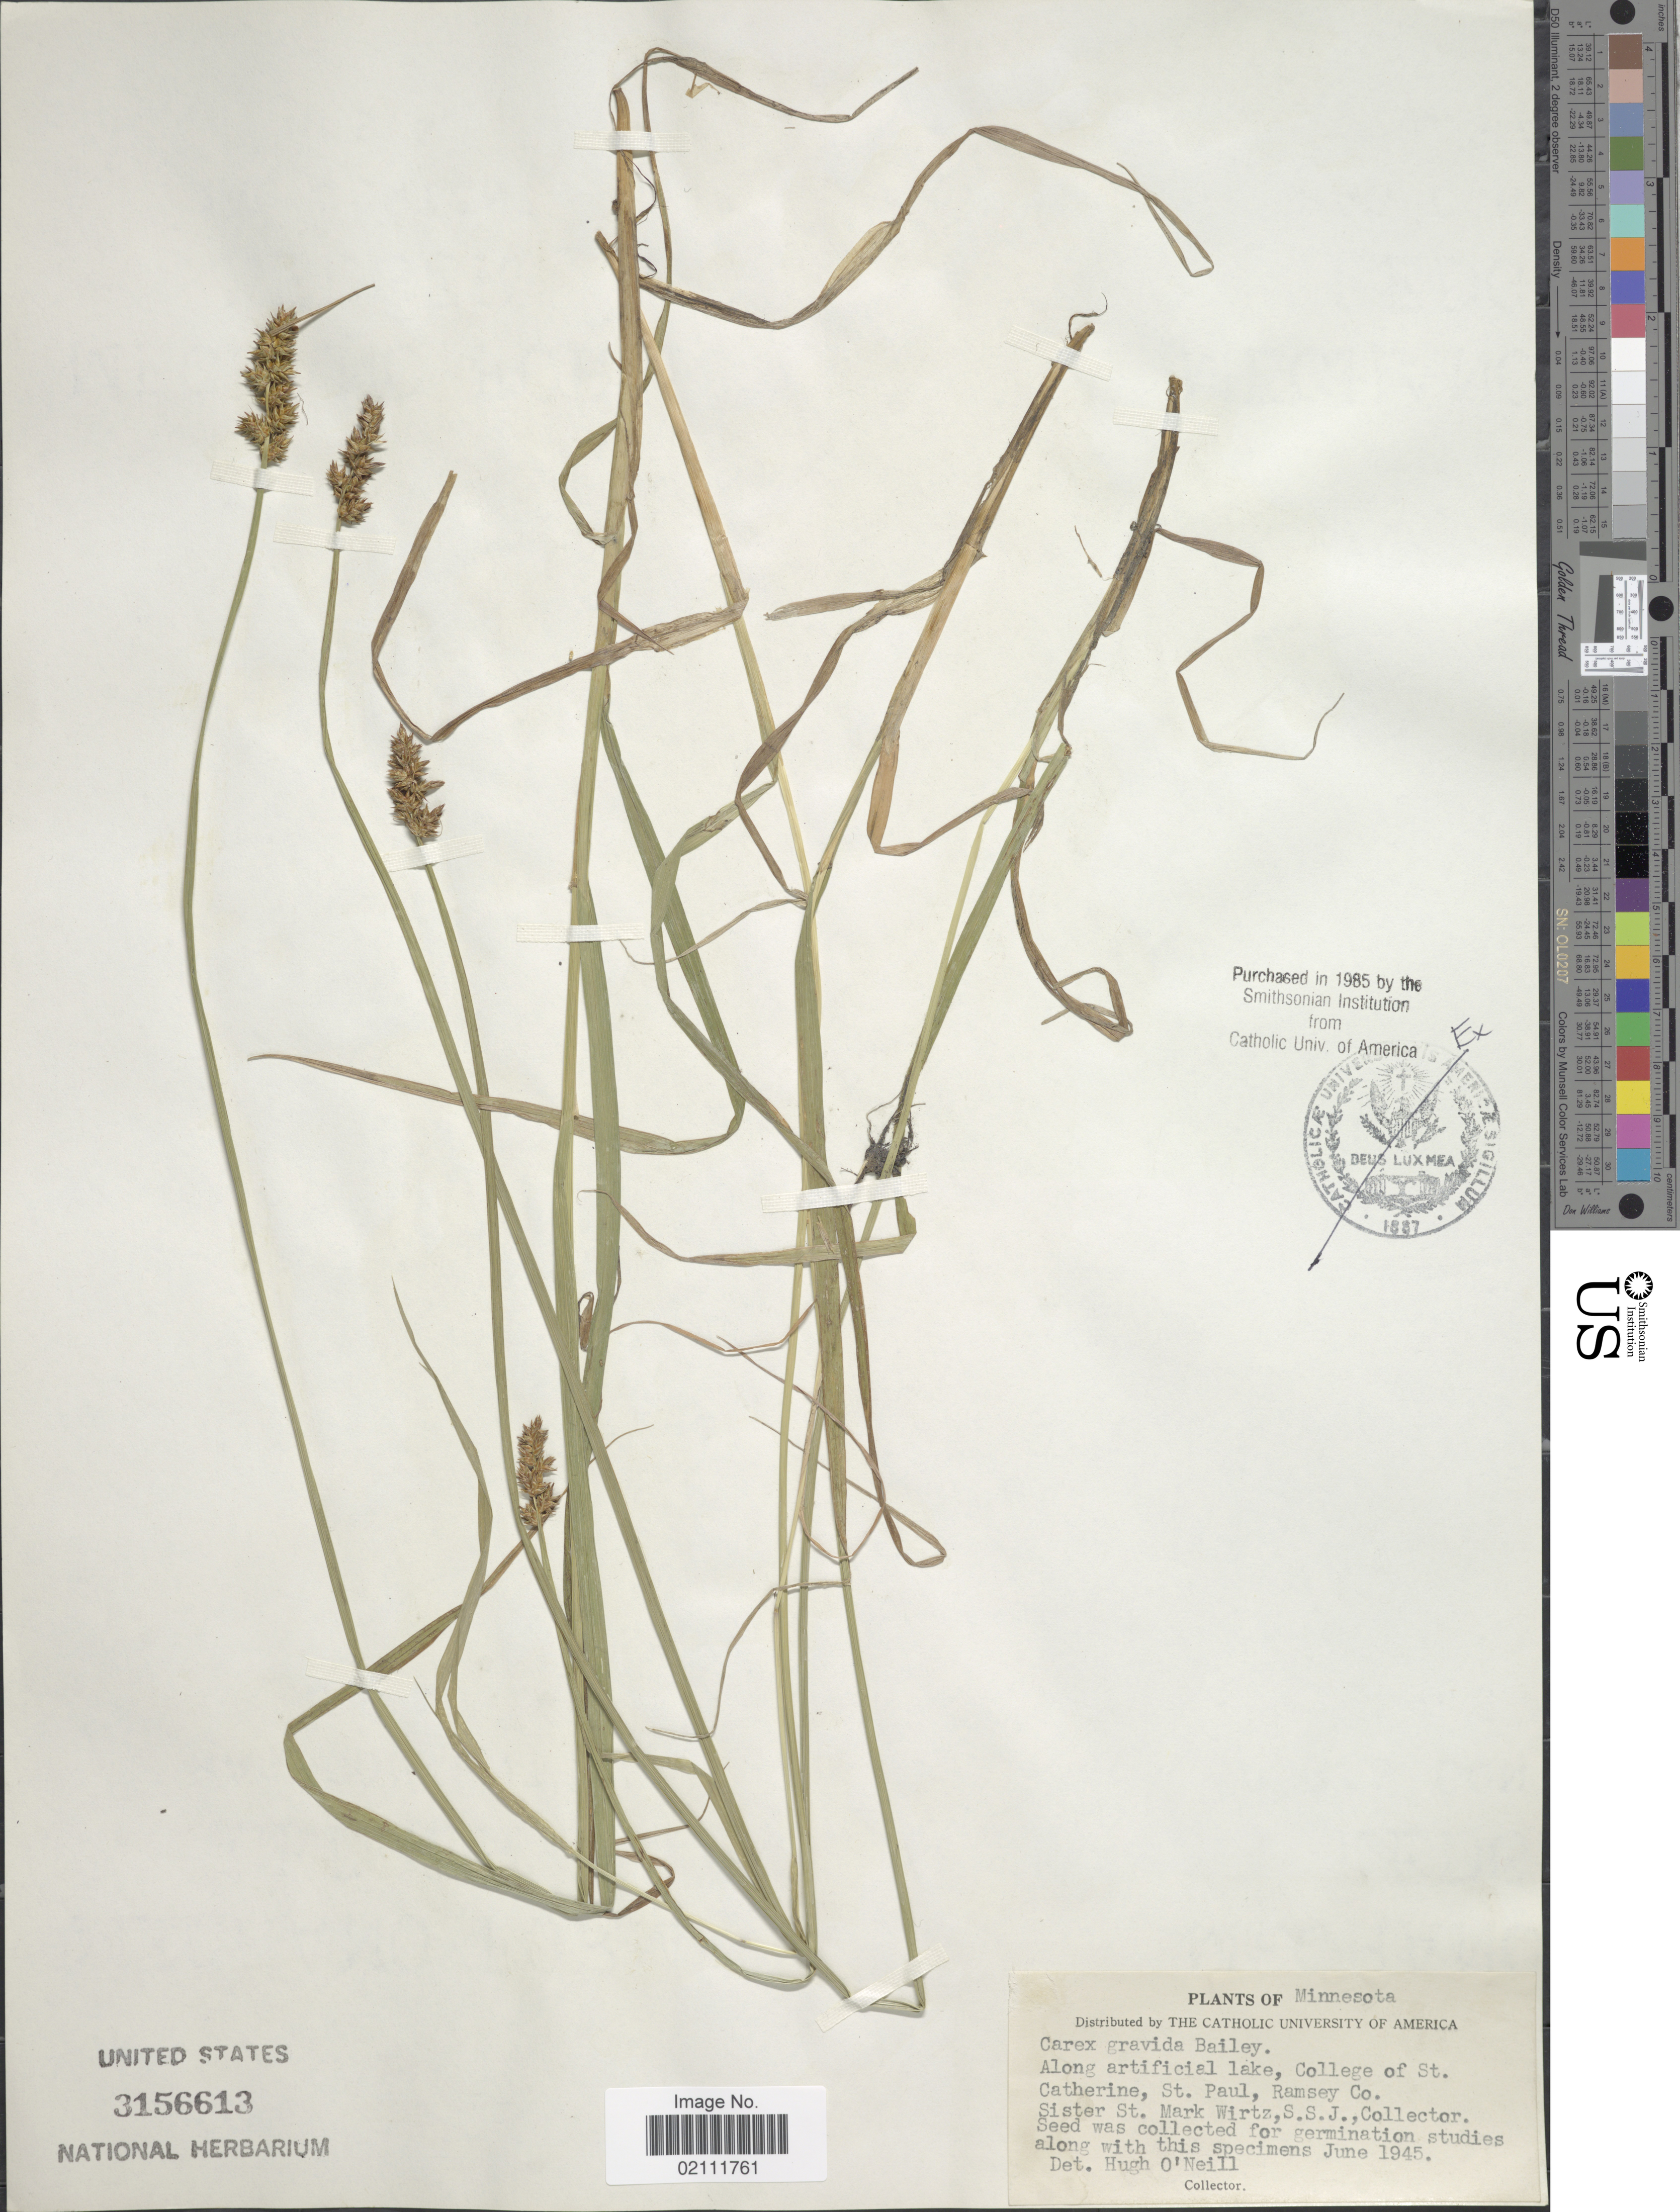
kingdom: Plantae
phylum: Tracheophyta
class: Liliopsida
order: Poales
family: Cyperaceae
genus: Carex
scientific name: Carex gravida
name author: L.H. Bailey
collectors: S. Wirtz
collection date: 1945-06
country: United States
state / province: Minnesota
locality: Along artificial lake, College of St. Catherine, St. Paul, Ramsey Co.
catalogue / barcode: US 3156613